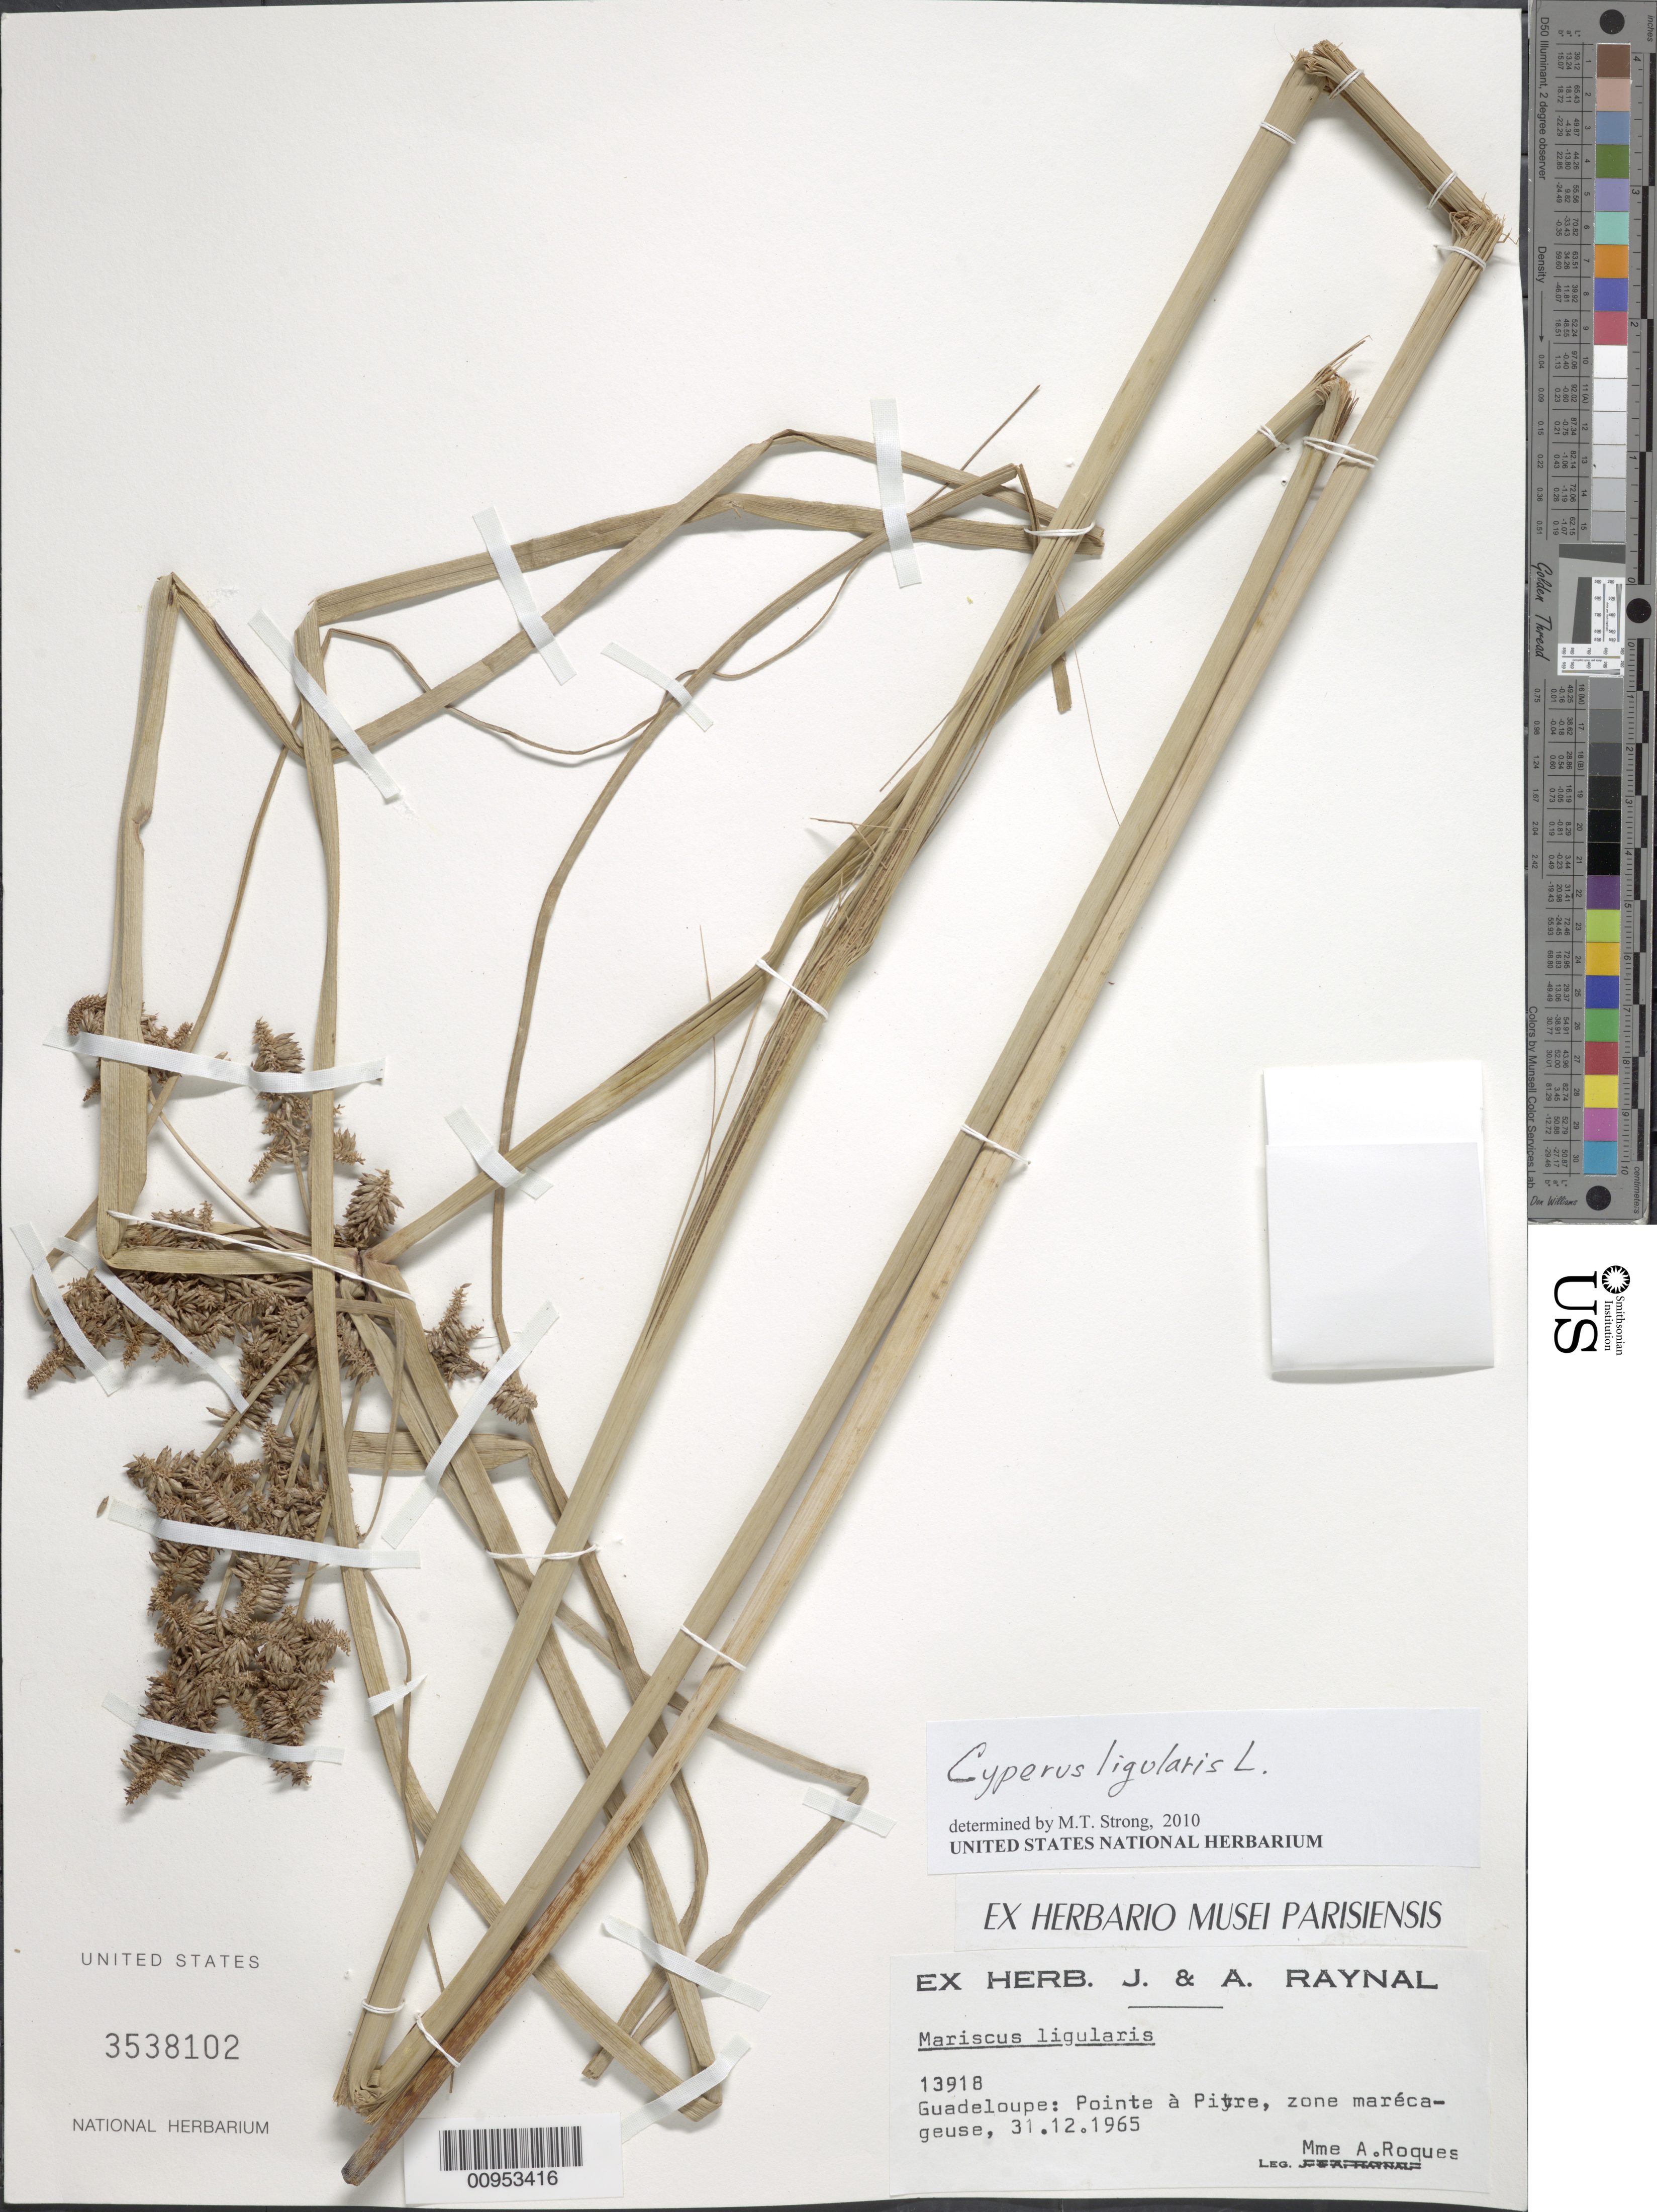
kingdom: Plantae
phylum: Tracheophyta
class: Liliopsida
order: Poales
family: Cyperaceae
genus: Cyperus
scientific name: Cyperus ligularis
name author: L.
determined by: Strong, M. T., (US), Smithsonian Institution - National Museum of Natural History (UNITED STATES)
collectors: A. Roques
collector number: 13918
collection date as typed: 31 Dec 1965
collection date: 1965-12-31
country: Guadeloupe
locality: Pointe à Pitre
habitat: Zone marécageuse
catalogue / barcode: US 3538102